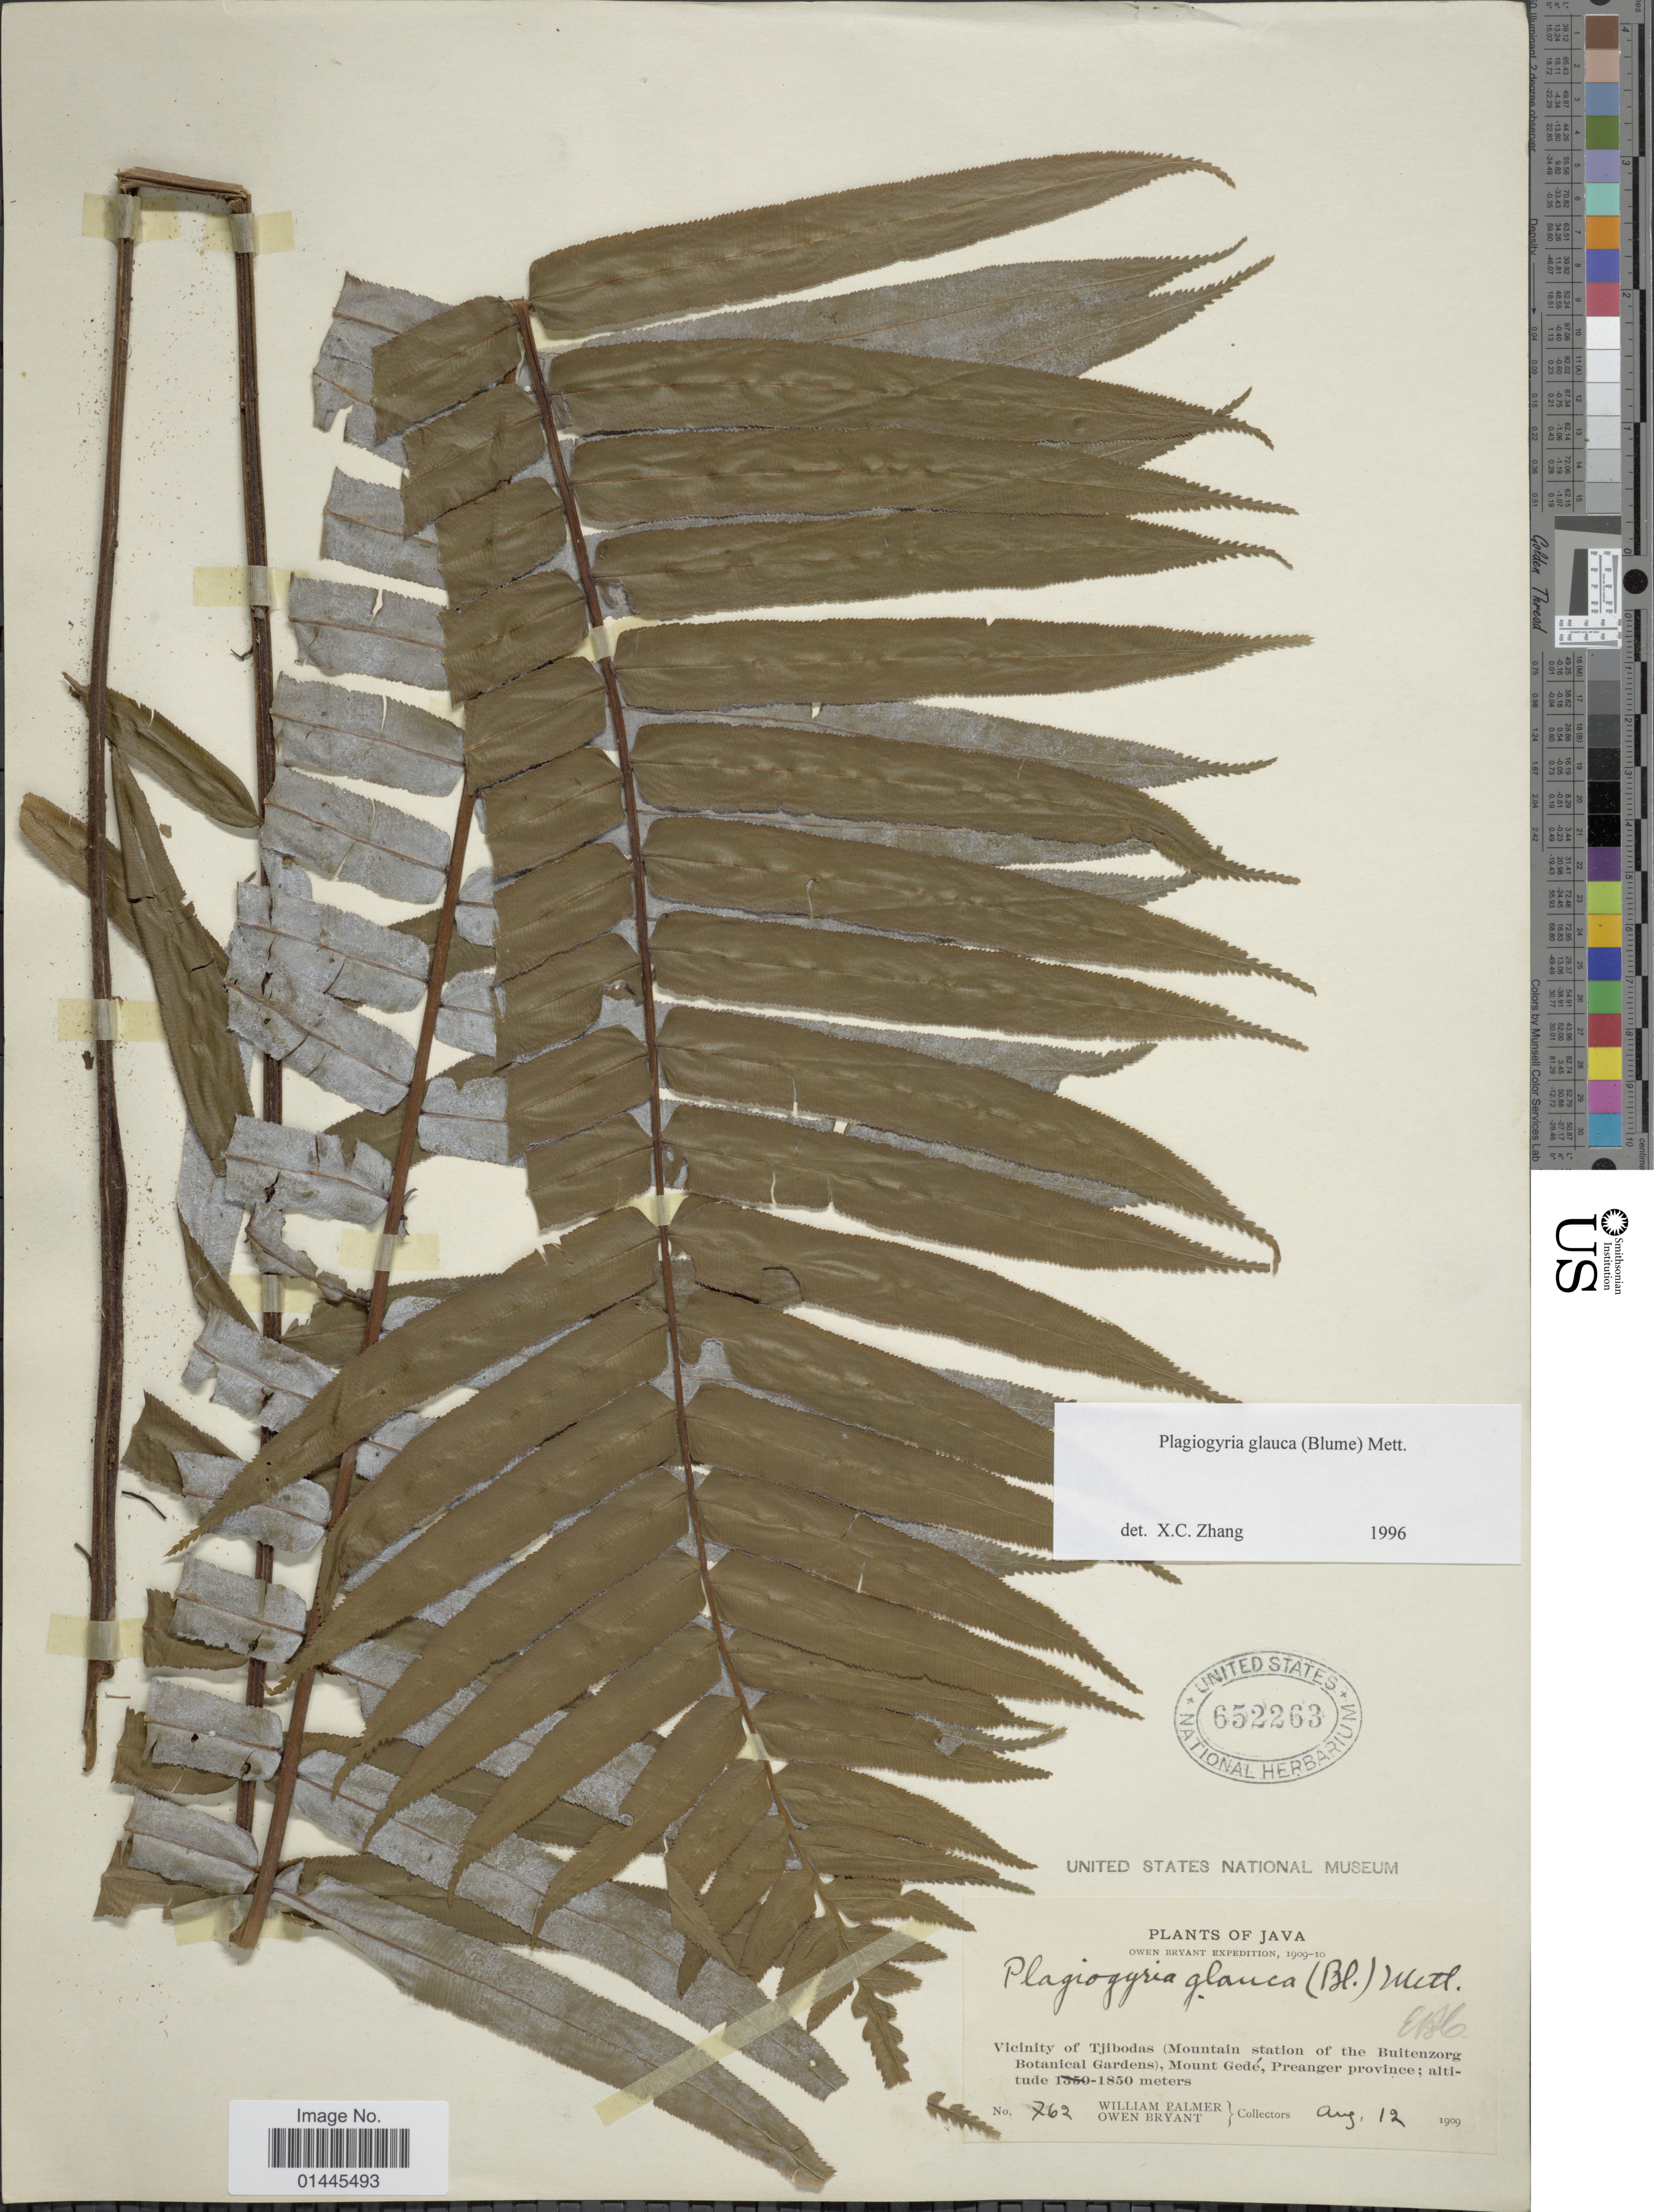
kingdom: Plantae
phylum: Tracheophyta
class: Polypodiopsida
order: Cyatheales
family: Plagiogyriaceae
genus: Plagiogyria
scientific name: Plagiogyria glauca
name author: (Blume) Mett.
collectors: W. Palmer & O. Bryant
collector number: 762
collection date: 1909-08-12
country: Indonesia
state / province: Java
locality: Vicinity of Tjibodas (Mountain station of the Buitenzorg Botanical Gardens), Mount Gede, Preanger province.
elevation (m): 1850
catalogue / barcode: US 652263